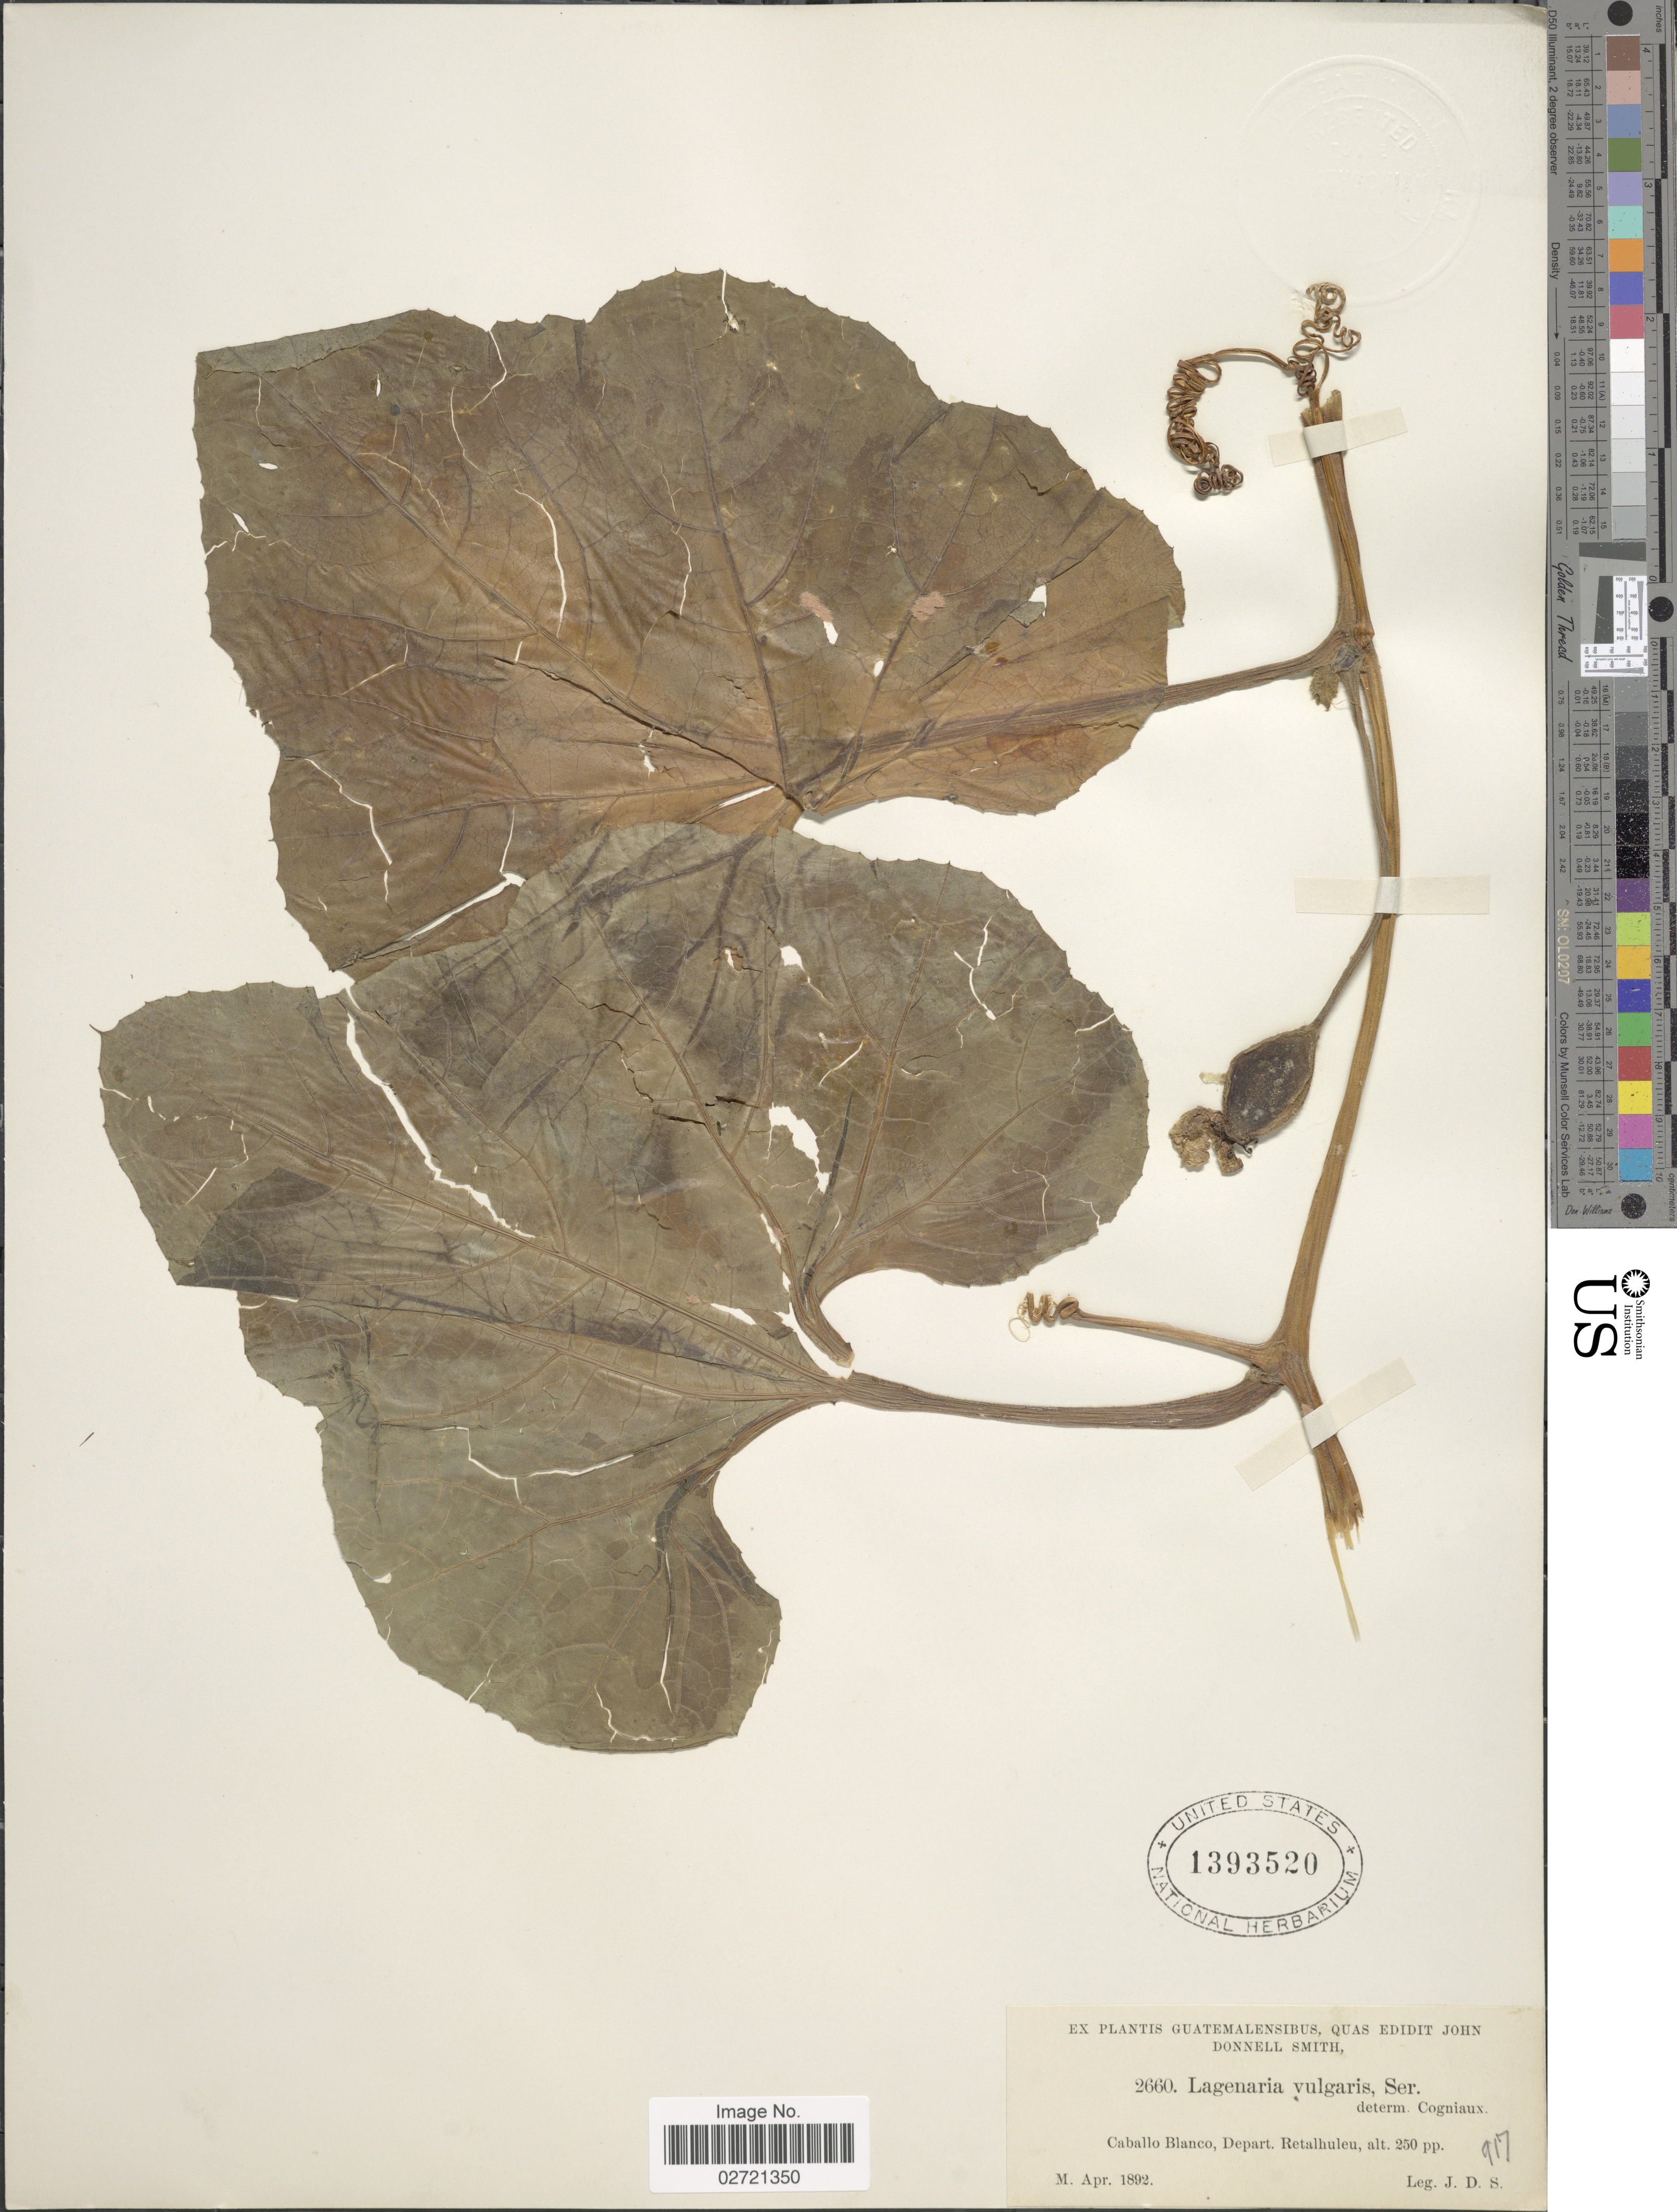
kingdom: Plantae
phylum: Tracheophyta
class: Magnoliopsida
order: Cucurbitales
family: Cucurbitaceae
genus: Lagenaria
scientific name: Lagenaria siceraria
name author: (Molina) Standl.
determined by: Nee, Michael H.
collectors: J. Donnell Smith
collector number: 2660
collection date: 1892-04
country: Guatemala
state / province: Retalhuleu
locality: Caballo Blanco, Depart. Retalhuleu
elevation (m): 76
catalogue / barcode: US 1393520